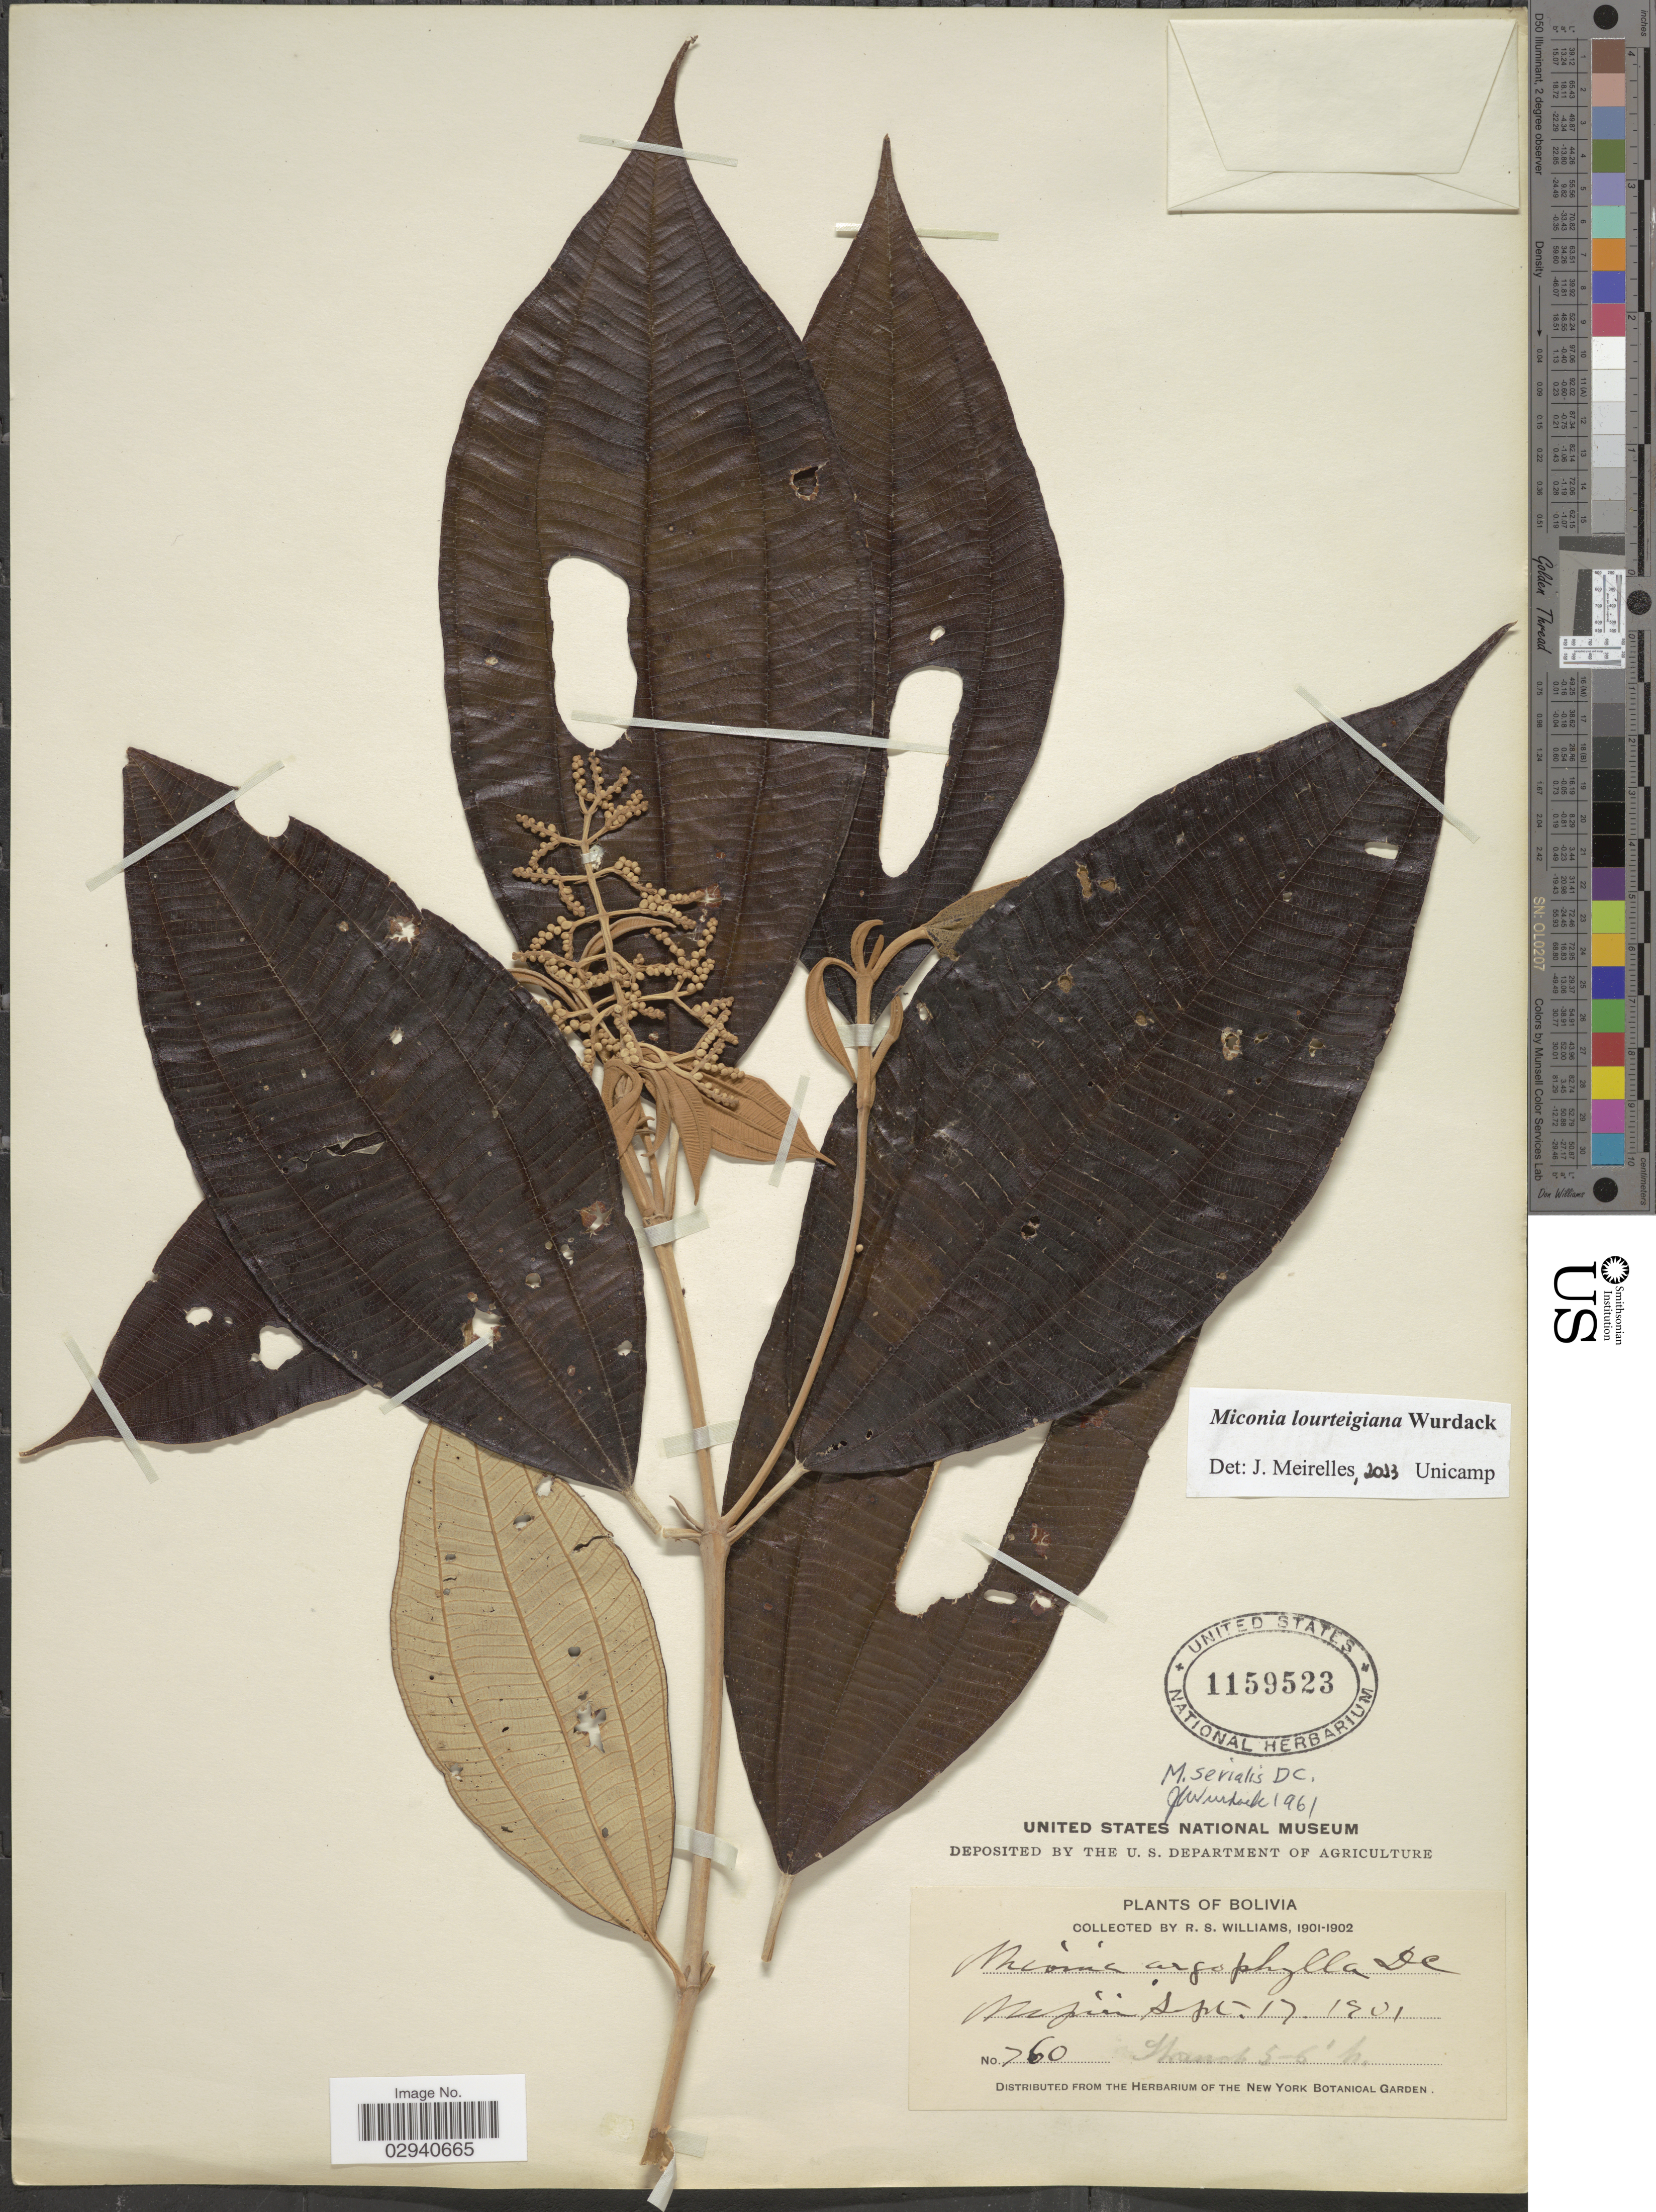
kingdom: Plantae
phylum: Tracheophyta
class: Magnoliopsida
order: Myrtales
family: Melastomataceae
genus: Miconia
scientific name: Miconia lourteigiana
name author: Wurdack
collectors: R. S. Williams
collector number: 760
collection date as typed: Sep. 17, 1901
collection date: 1901-09-17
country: Bolivia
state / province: La Paz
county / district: Larecaja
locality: Mapiri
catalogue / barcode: US 1159523